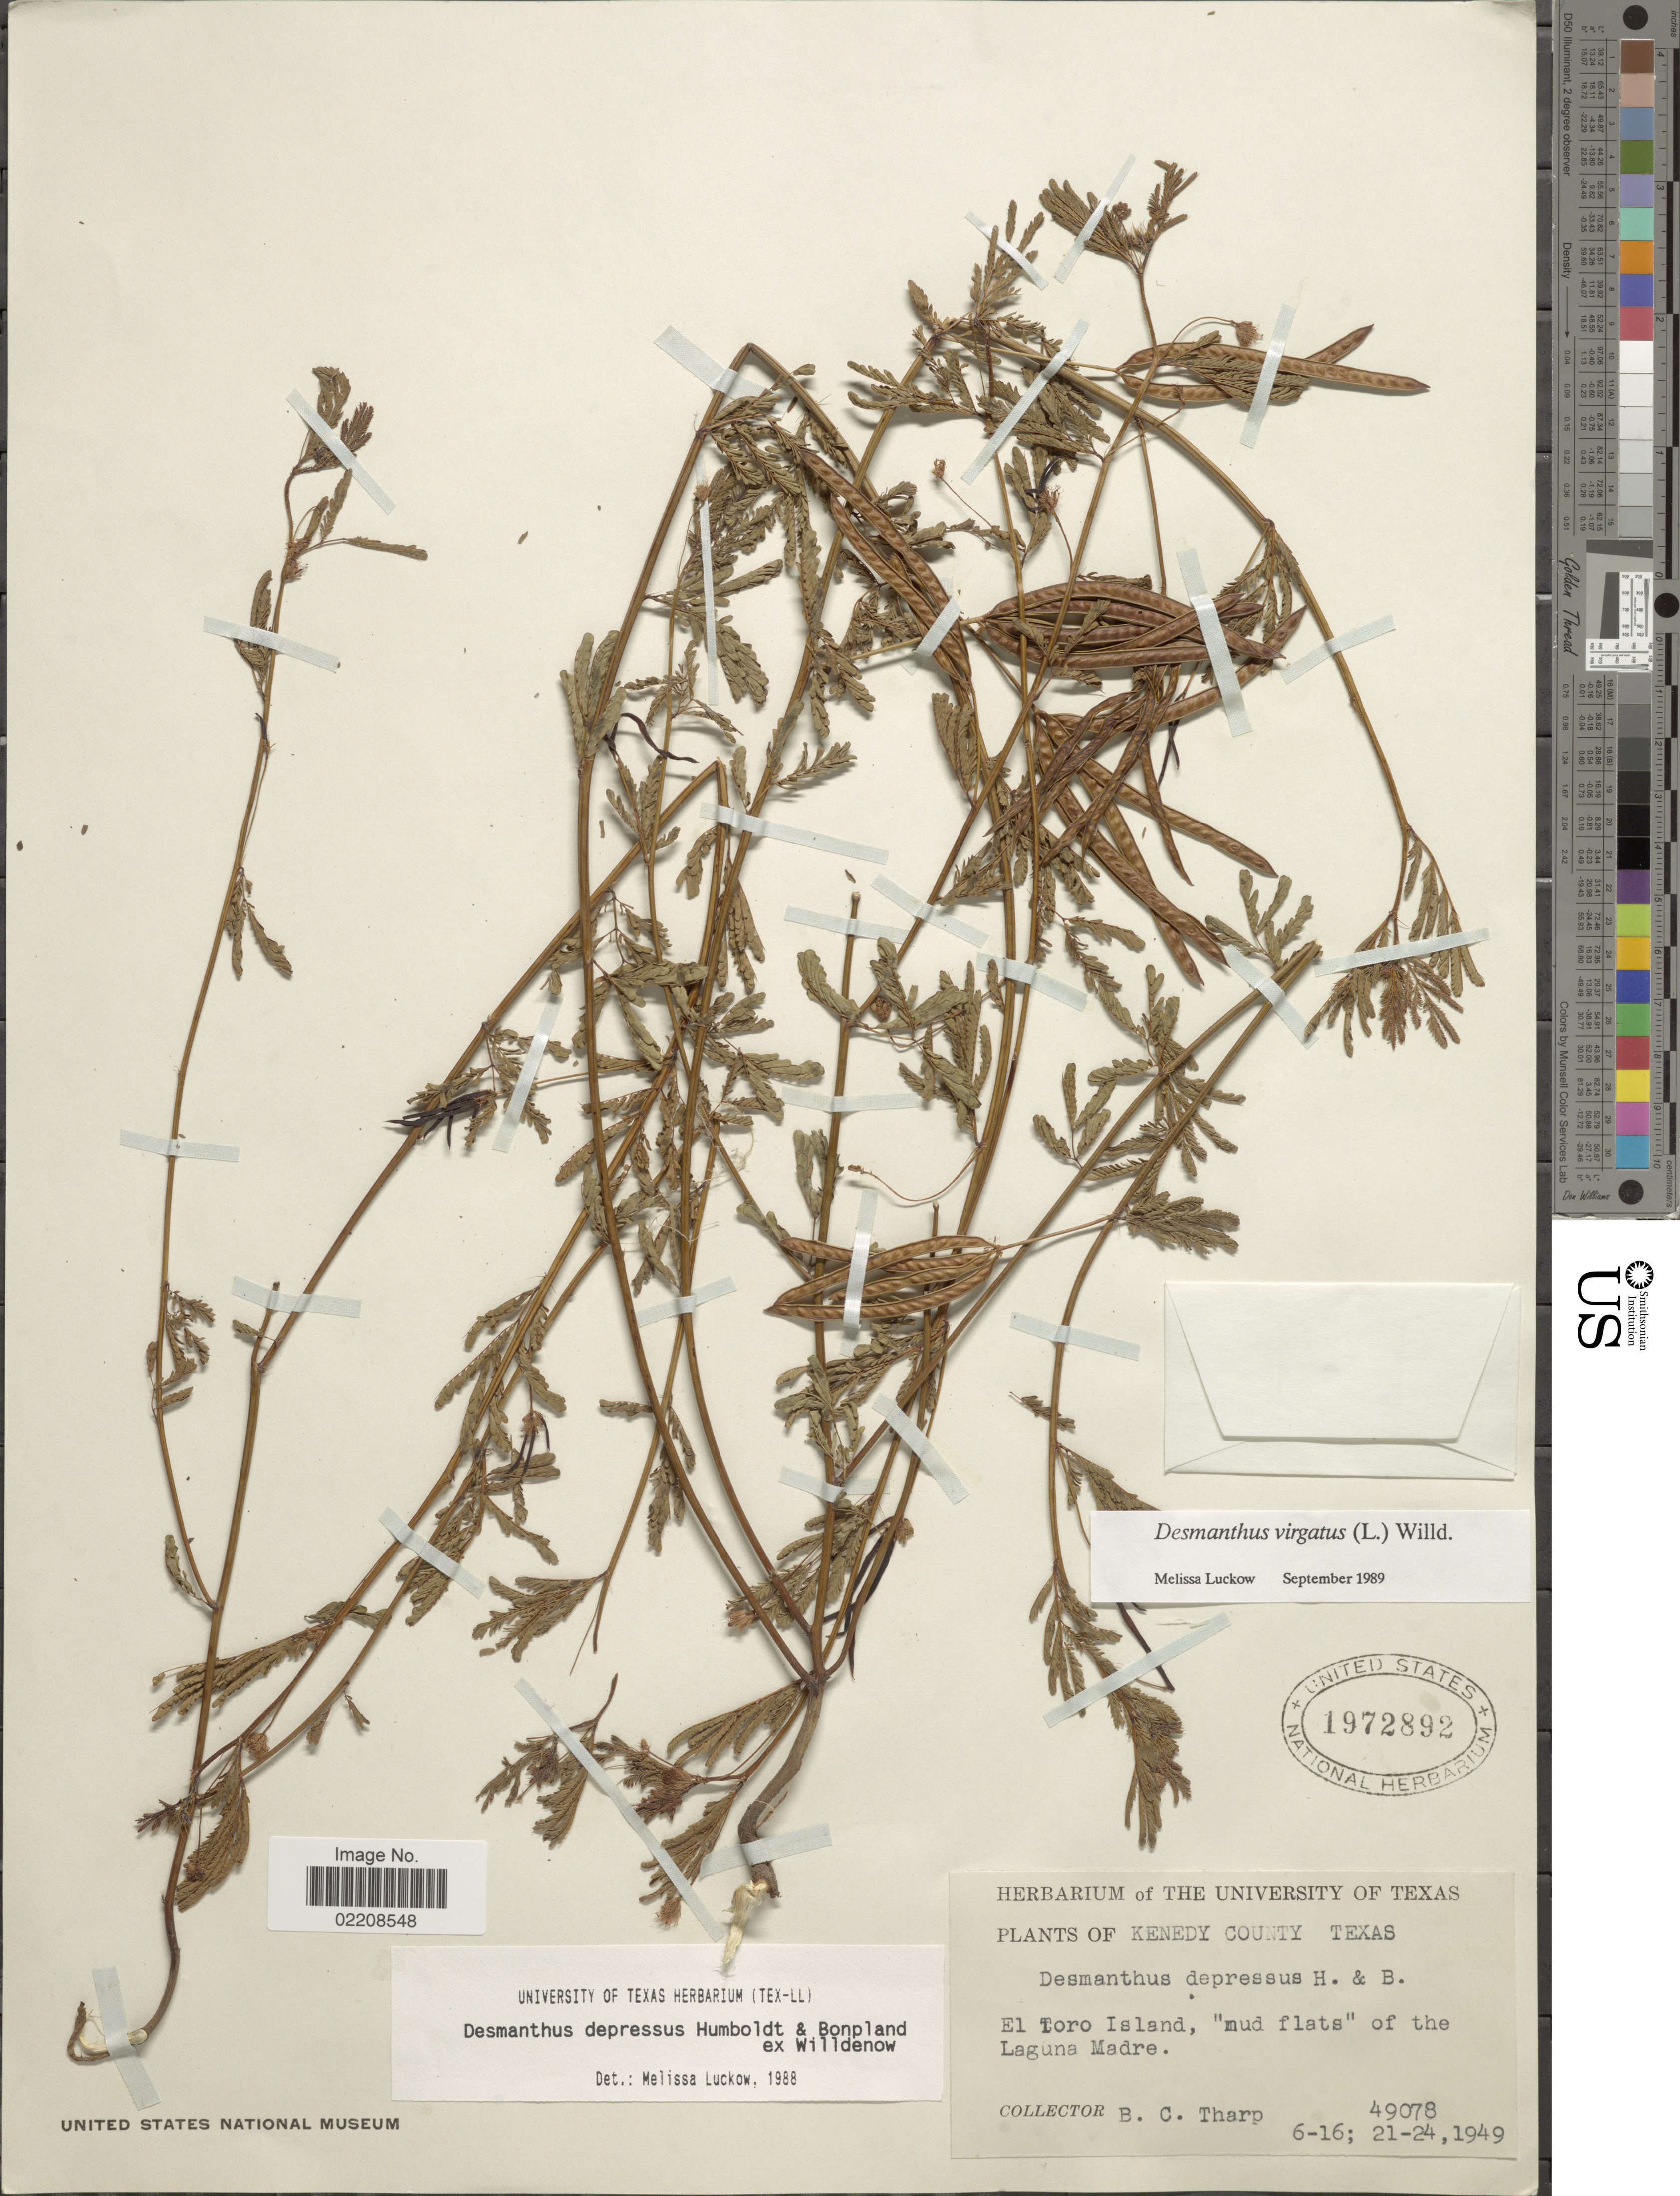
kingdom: Plantae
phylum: Tracheophyta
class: Magnoliopsida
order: Fabales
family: Fabaceae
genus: Desmanthus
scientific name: Desmanthus virgatus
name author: (L.) Willd.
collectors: B. C. Tharp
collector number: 49078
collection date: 1949-06-16/1949-06-24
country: United States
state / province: Texas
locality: Kenedy County Texas. El Toro Island, "mud flats" of the Laguna Madre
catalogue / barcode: US 1972892